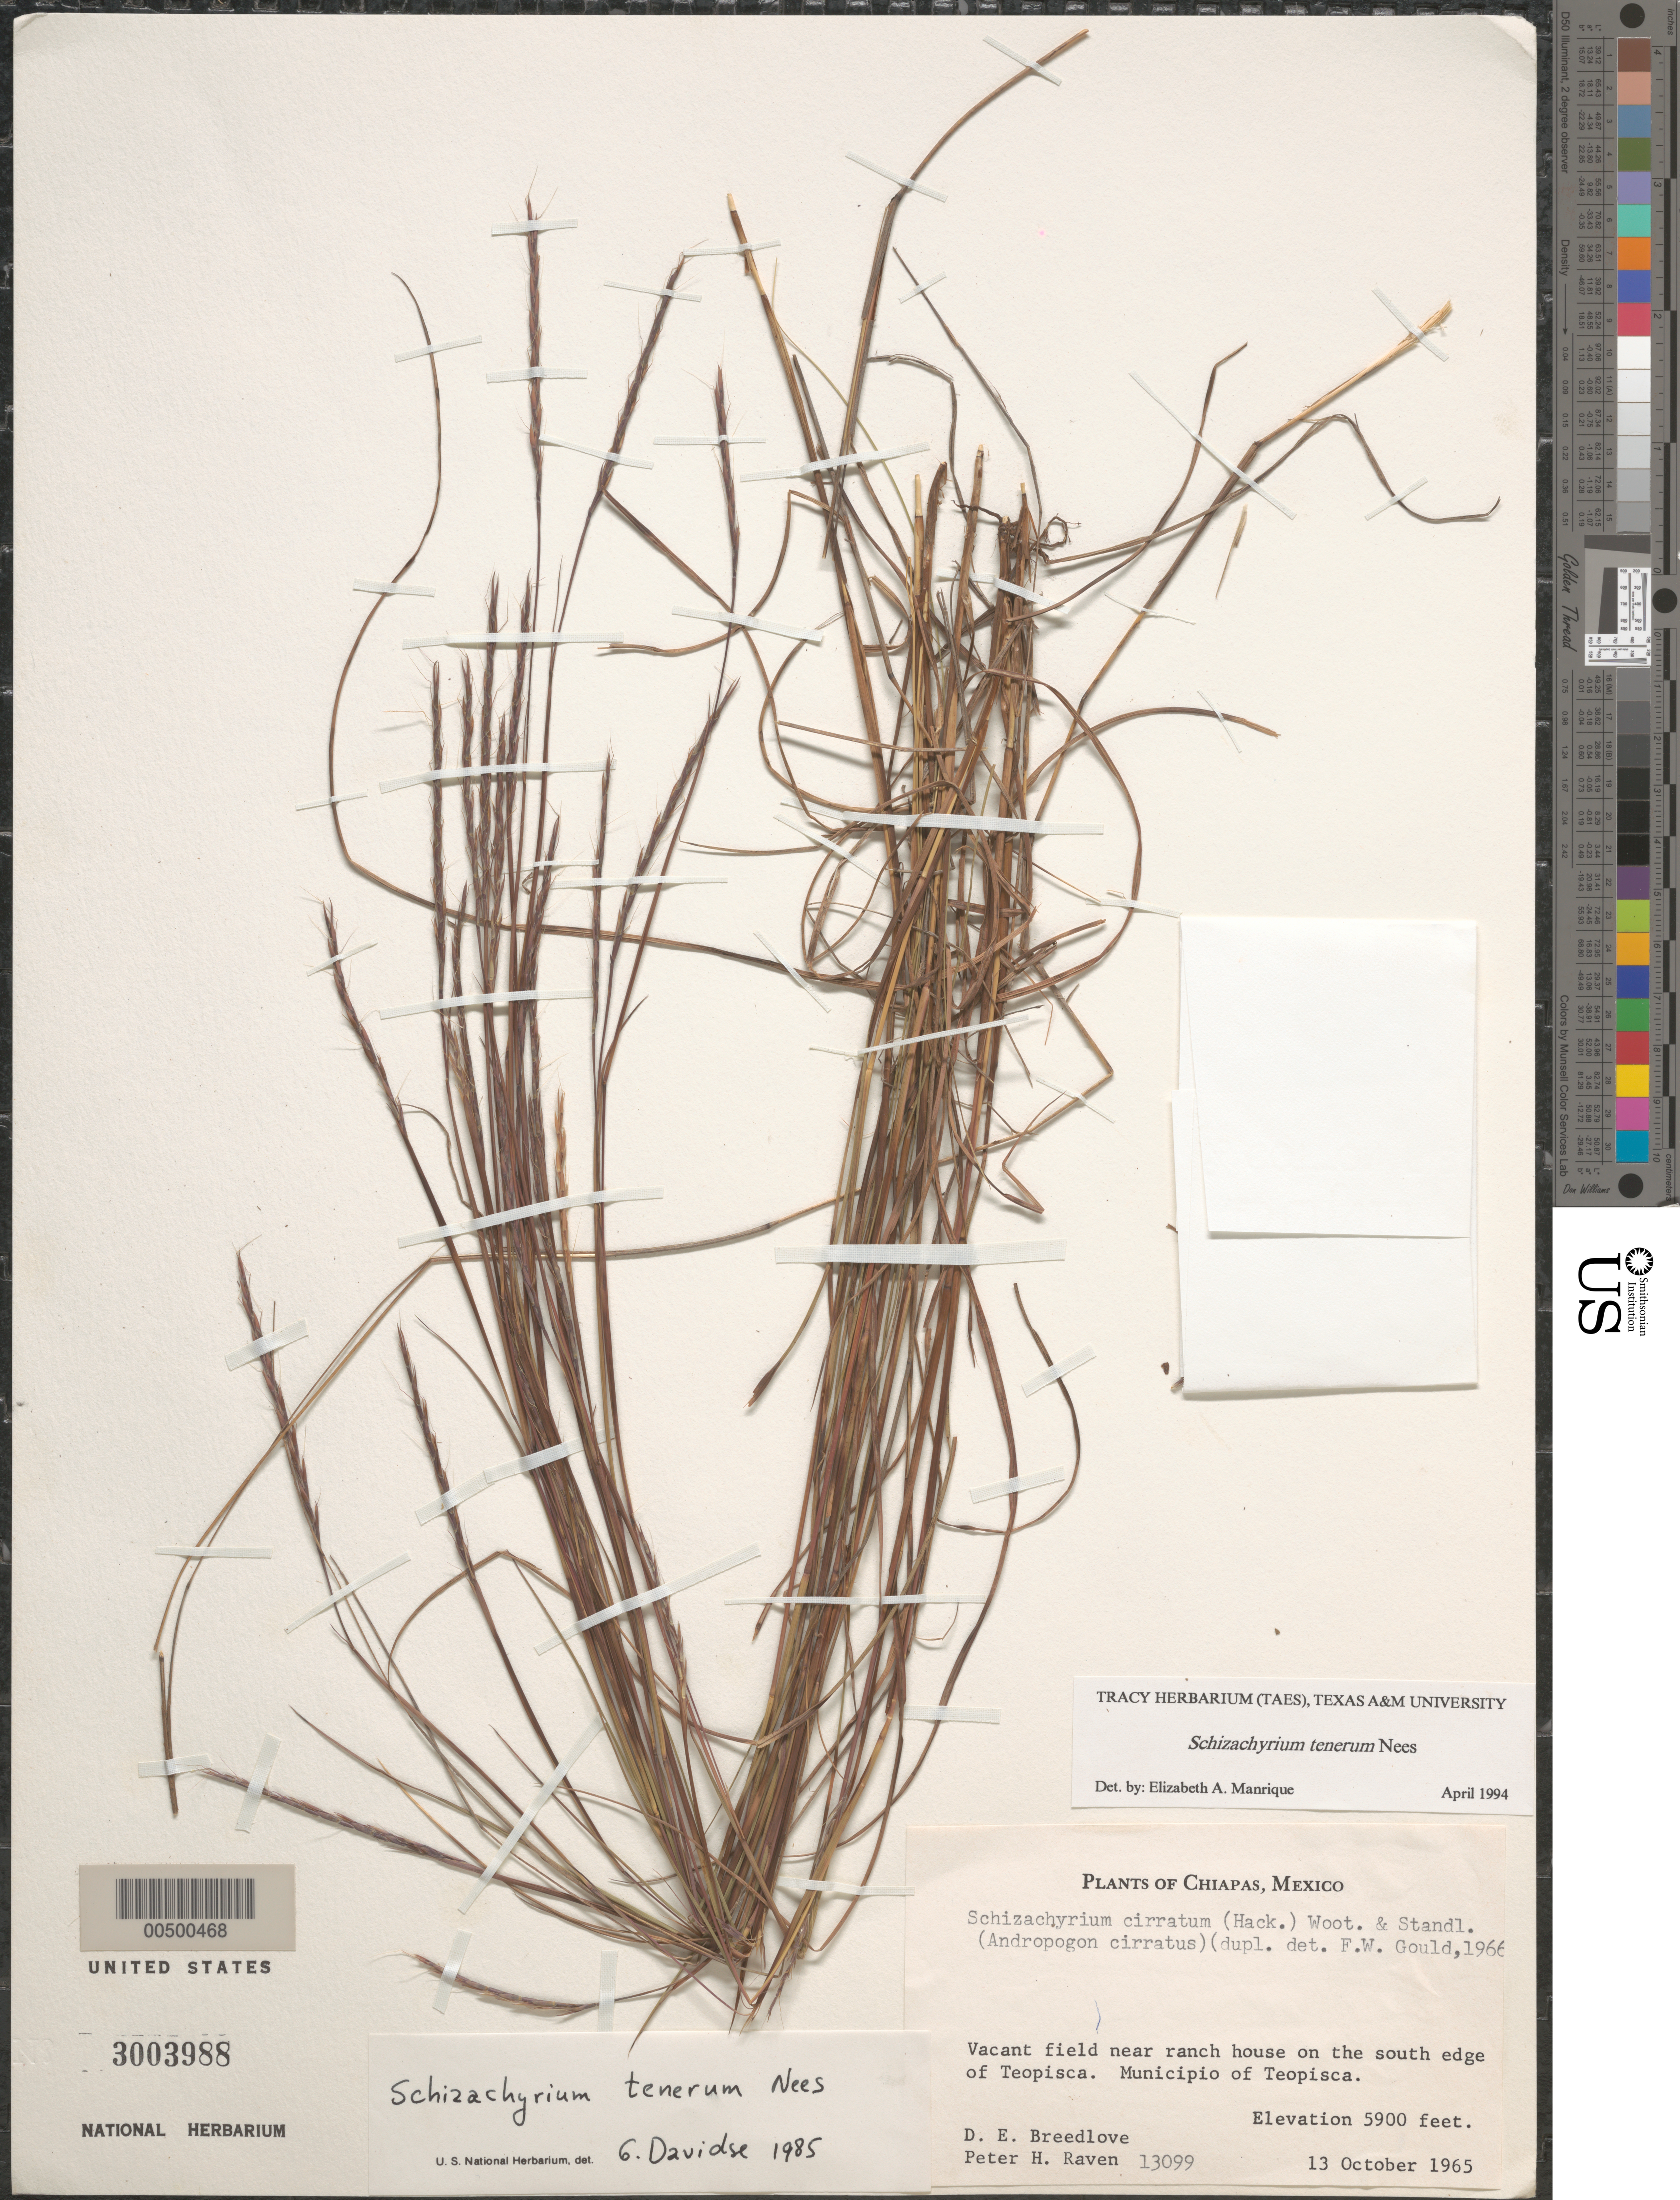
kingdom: Plantae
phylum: Tracheophyta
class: Liliopsida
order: Poales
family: Poaceae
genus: Schizachyrium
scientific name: Schizachyrium tenerum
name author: Nees in Mart.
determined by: Manrique, E. A.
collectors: D. E. Breedlove & P. H. Raven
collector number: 13099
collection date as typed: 13 Oct 1965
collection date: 1965-10-13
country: Mexico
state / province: Chiapas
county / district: Teopisca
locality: S edge of Teopisca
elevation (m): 1798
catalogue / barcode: US 3003988